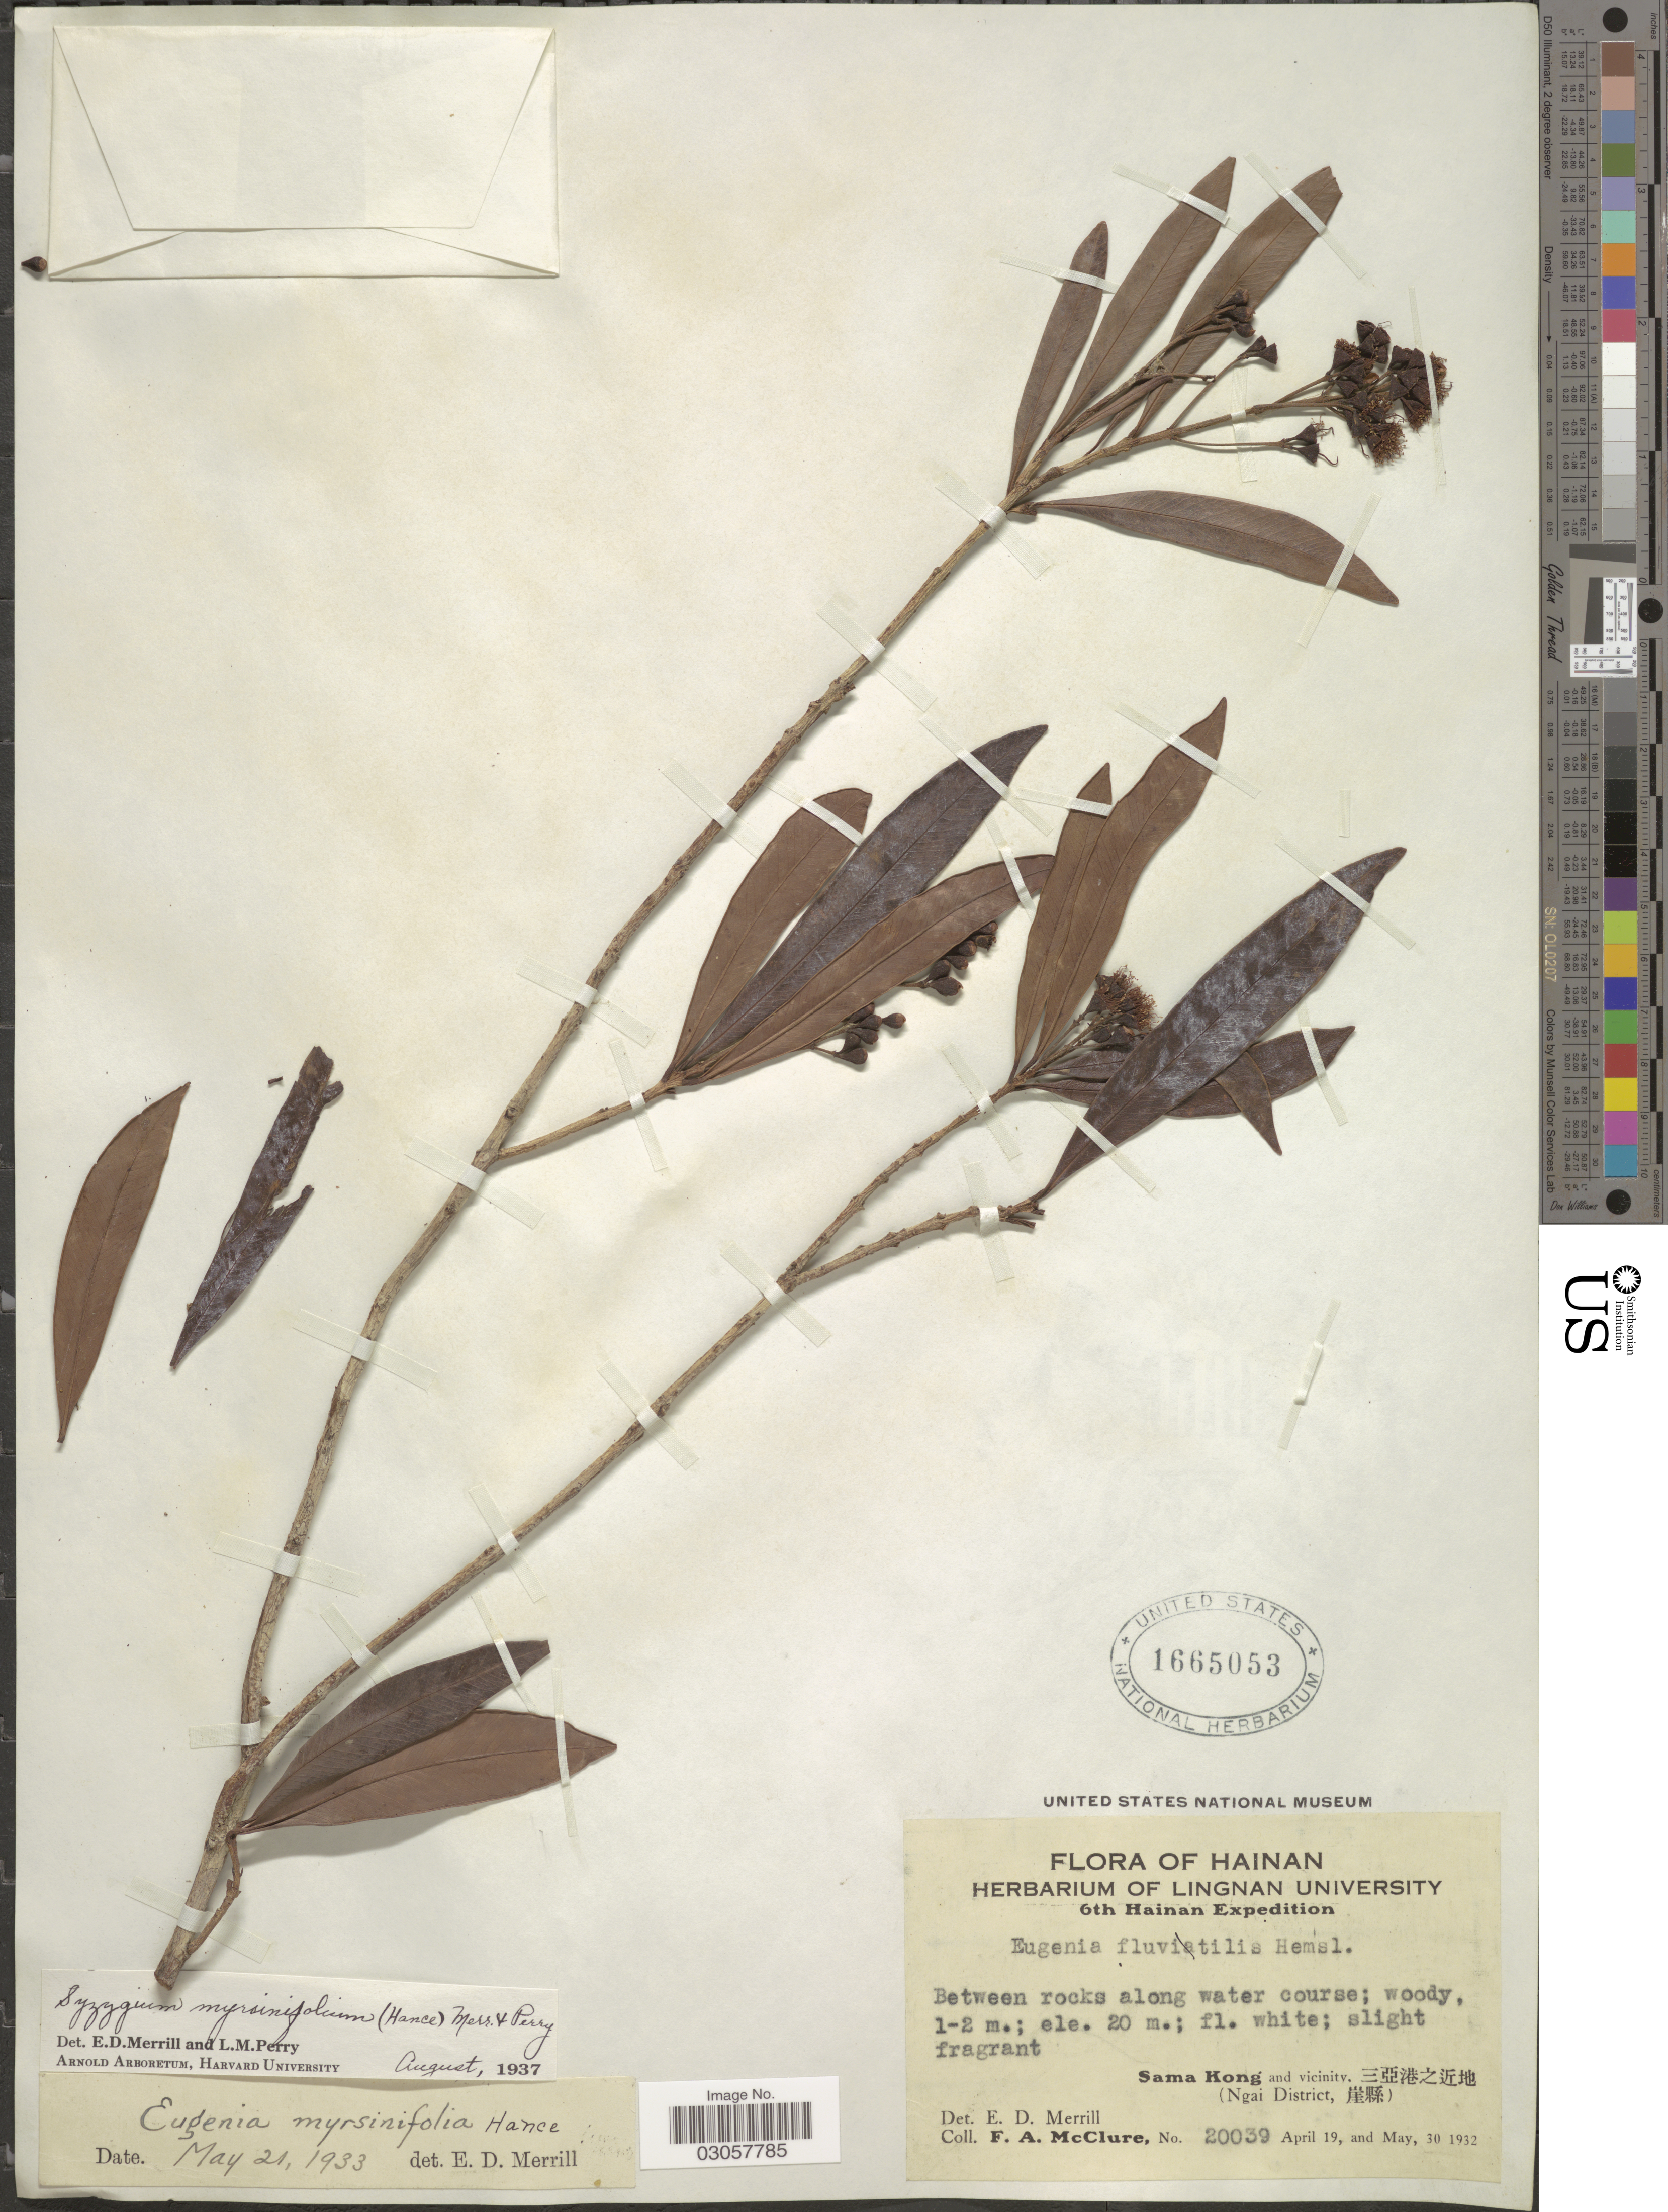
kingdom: Plantae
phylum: Tracheophyta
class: Magnoliopsida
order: Myrtales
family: Myrtaceae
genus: Syzygium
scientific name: Syzygium myrsinifolium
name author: (Hance) Merr. & L.M. Perry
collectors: F. A. McClure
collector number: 20039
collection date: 1932-04-19/1932-05-30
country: China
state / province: Hainan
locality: Between rocks along water course; Sama Kong and vicinity (Ngai District)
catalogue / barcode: US 1665053